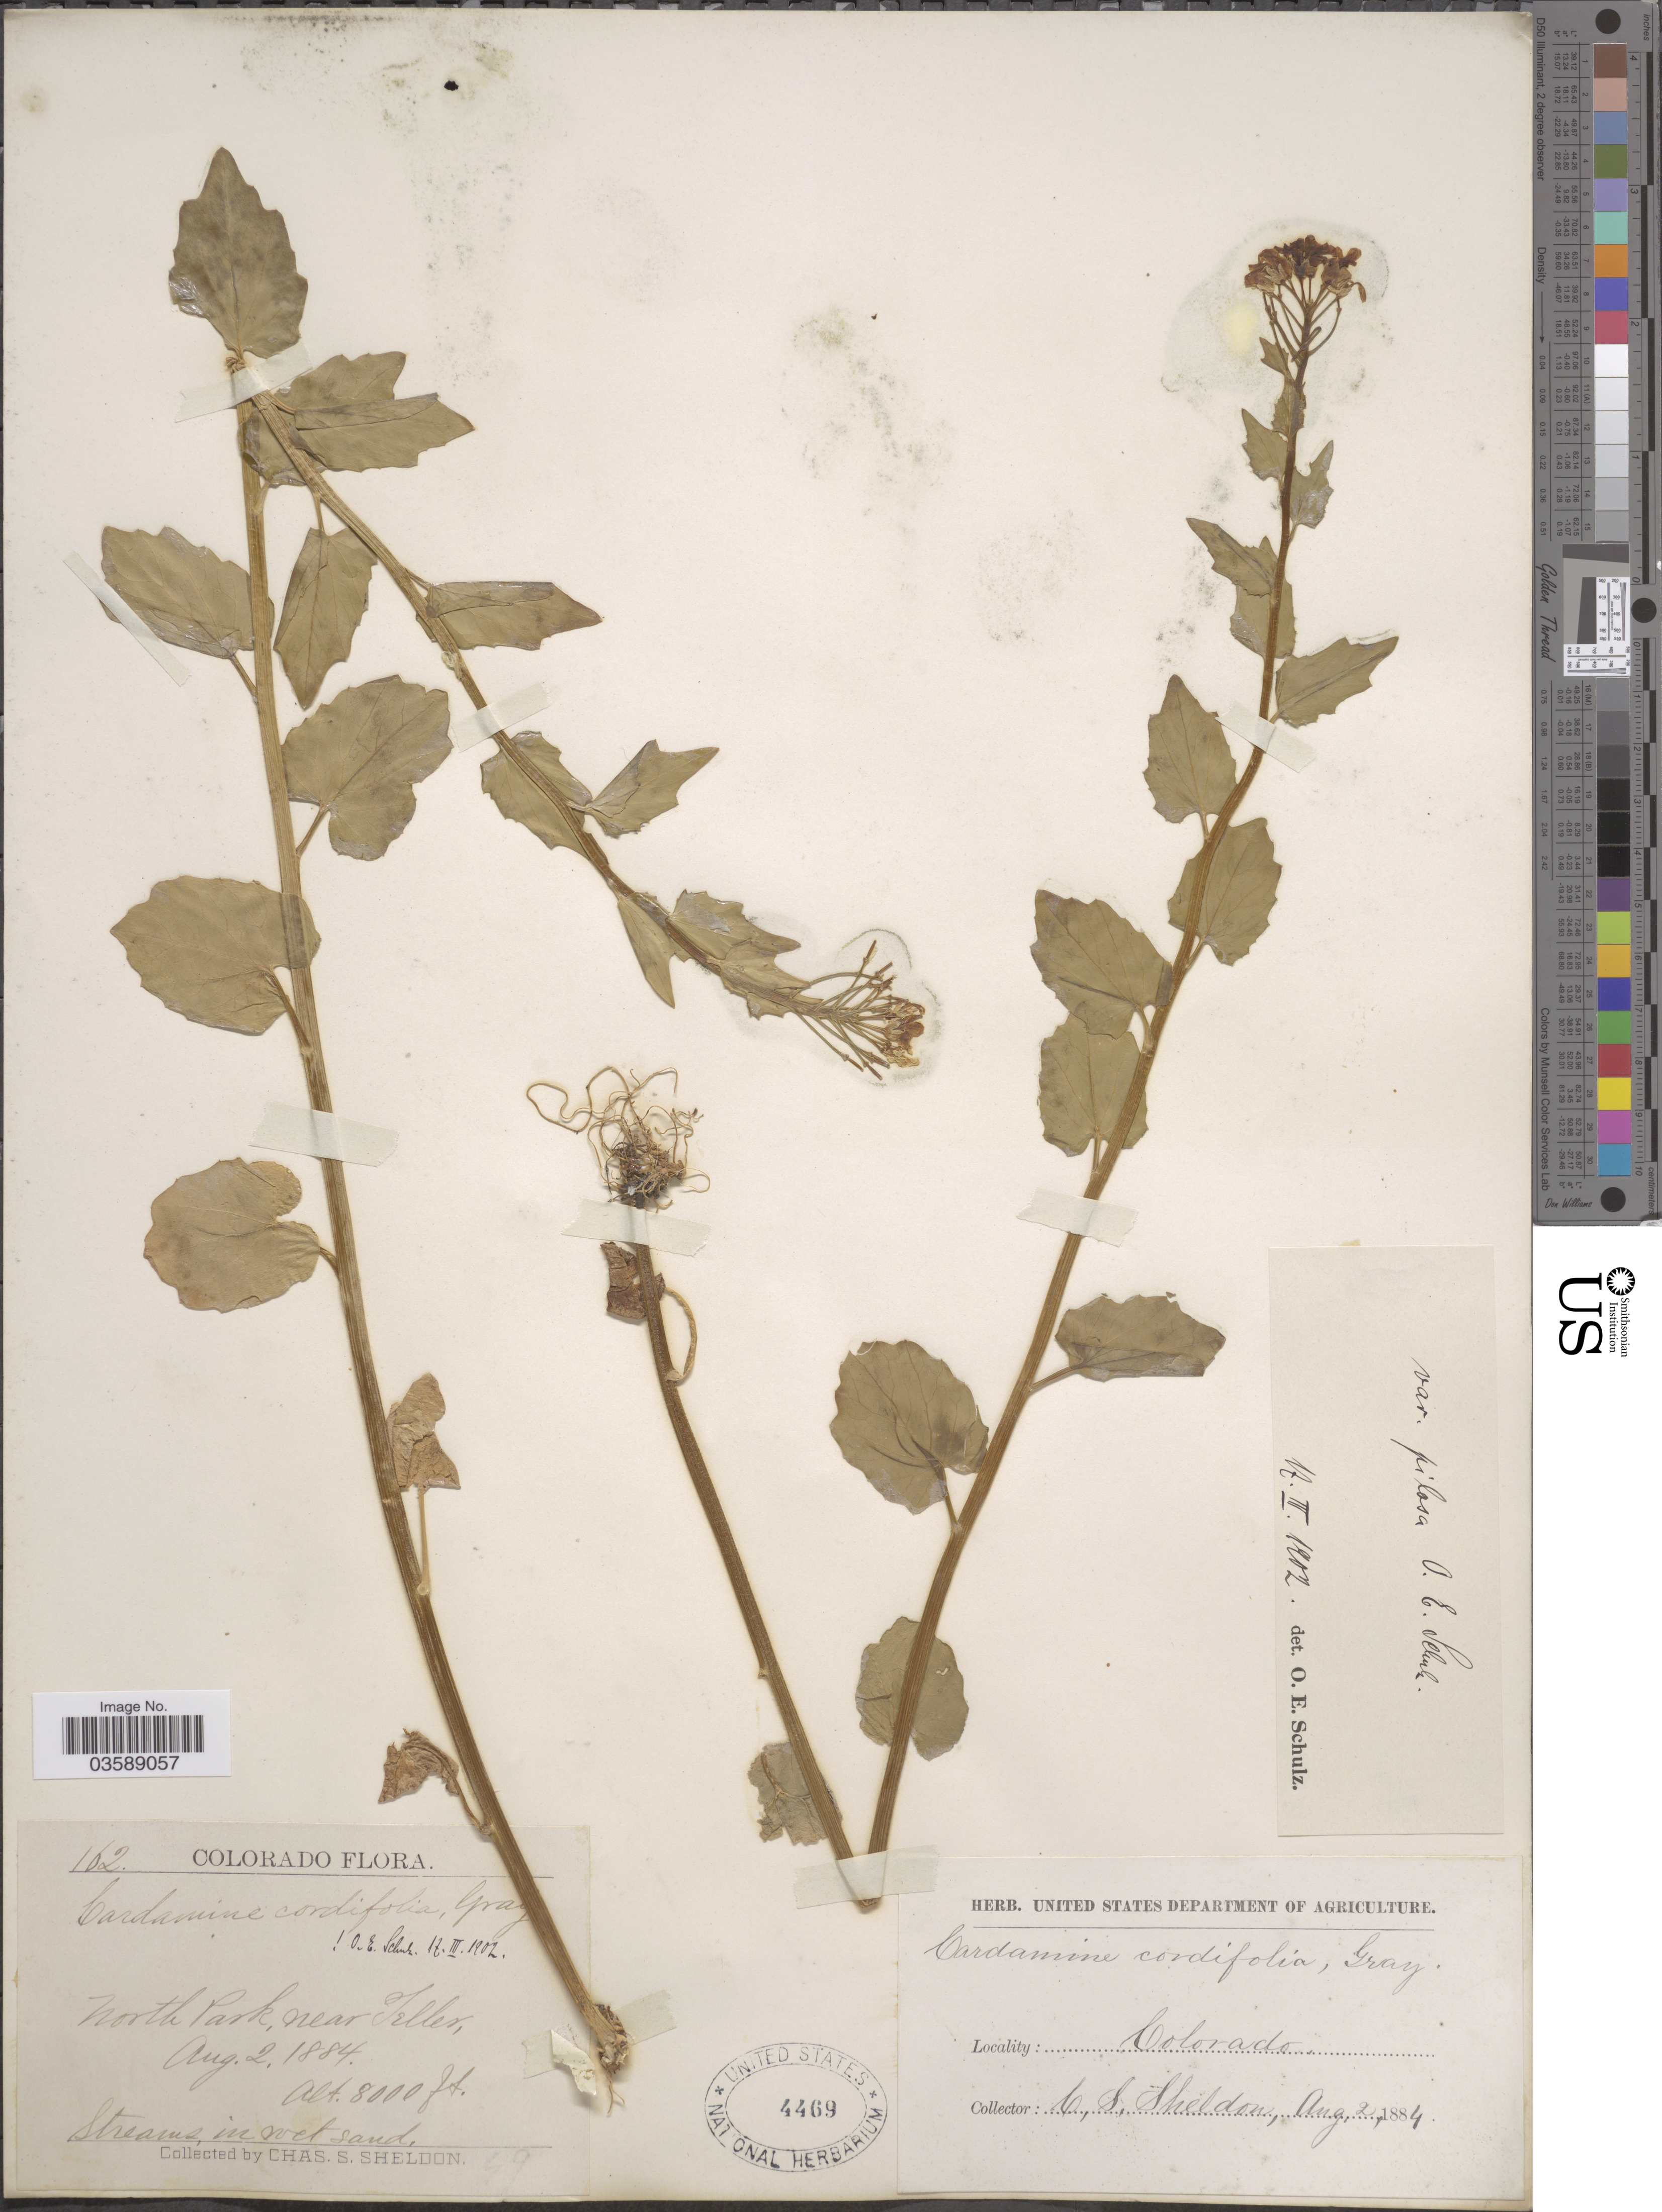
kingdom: Plantae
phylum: Tracheophyta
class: Magnoliopsida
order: Brassicales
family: Brassicaceae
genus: Cardamine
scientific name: Cardamine cordifolia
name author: A. Gray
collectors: C. S. Sheldon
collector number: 162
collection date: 1884-08-02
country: United States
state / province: Colorado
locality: North Park, near Teller. Streams in wet sand.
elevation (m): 2438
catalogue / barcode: US 4469